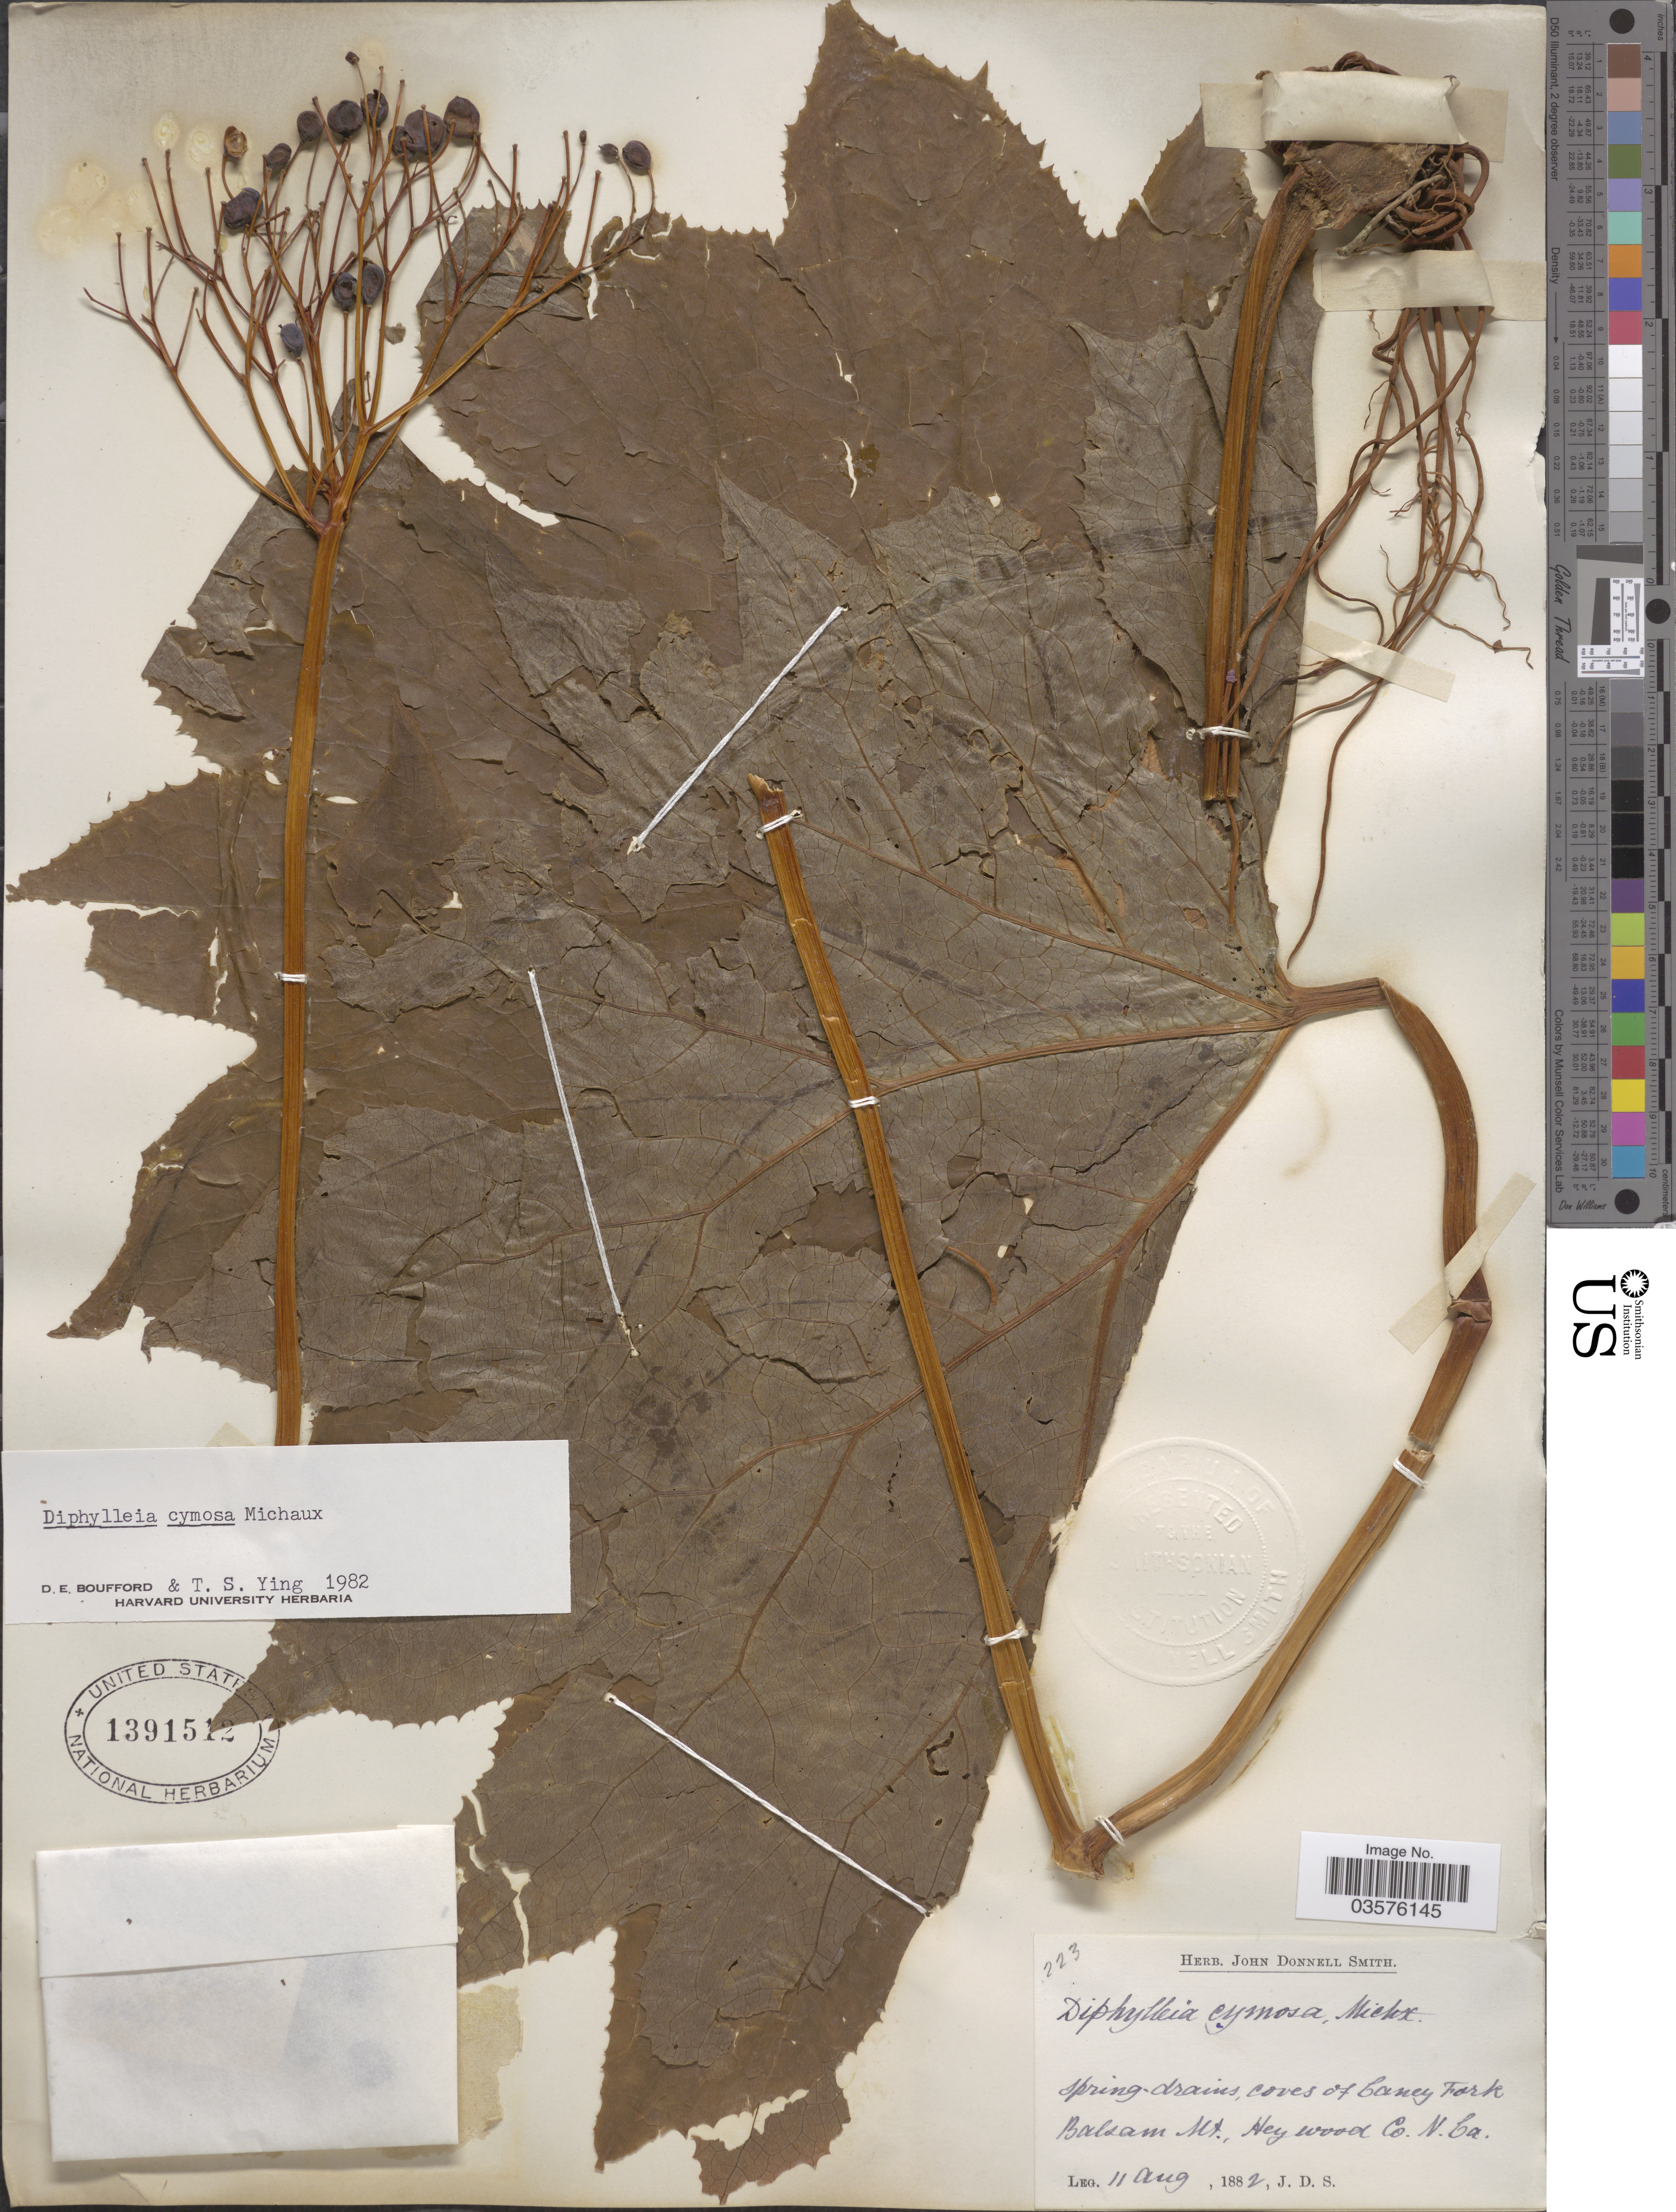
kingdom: Plantae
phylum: Tracheophyta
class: Magnoliopsida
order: Ranunculales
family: Berberidaceae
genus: Diphylleia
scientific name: Diphylleia cymosa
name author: Michx.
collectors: J. Donnell Smith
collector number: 223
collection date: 1882-08-11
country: United States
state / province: North Carolina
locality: Spring-drains, coves of Caney Fork. Balsam Mt., Heywood Co.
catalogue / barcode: US 1391512